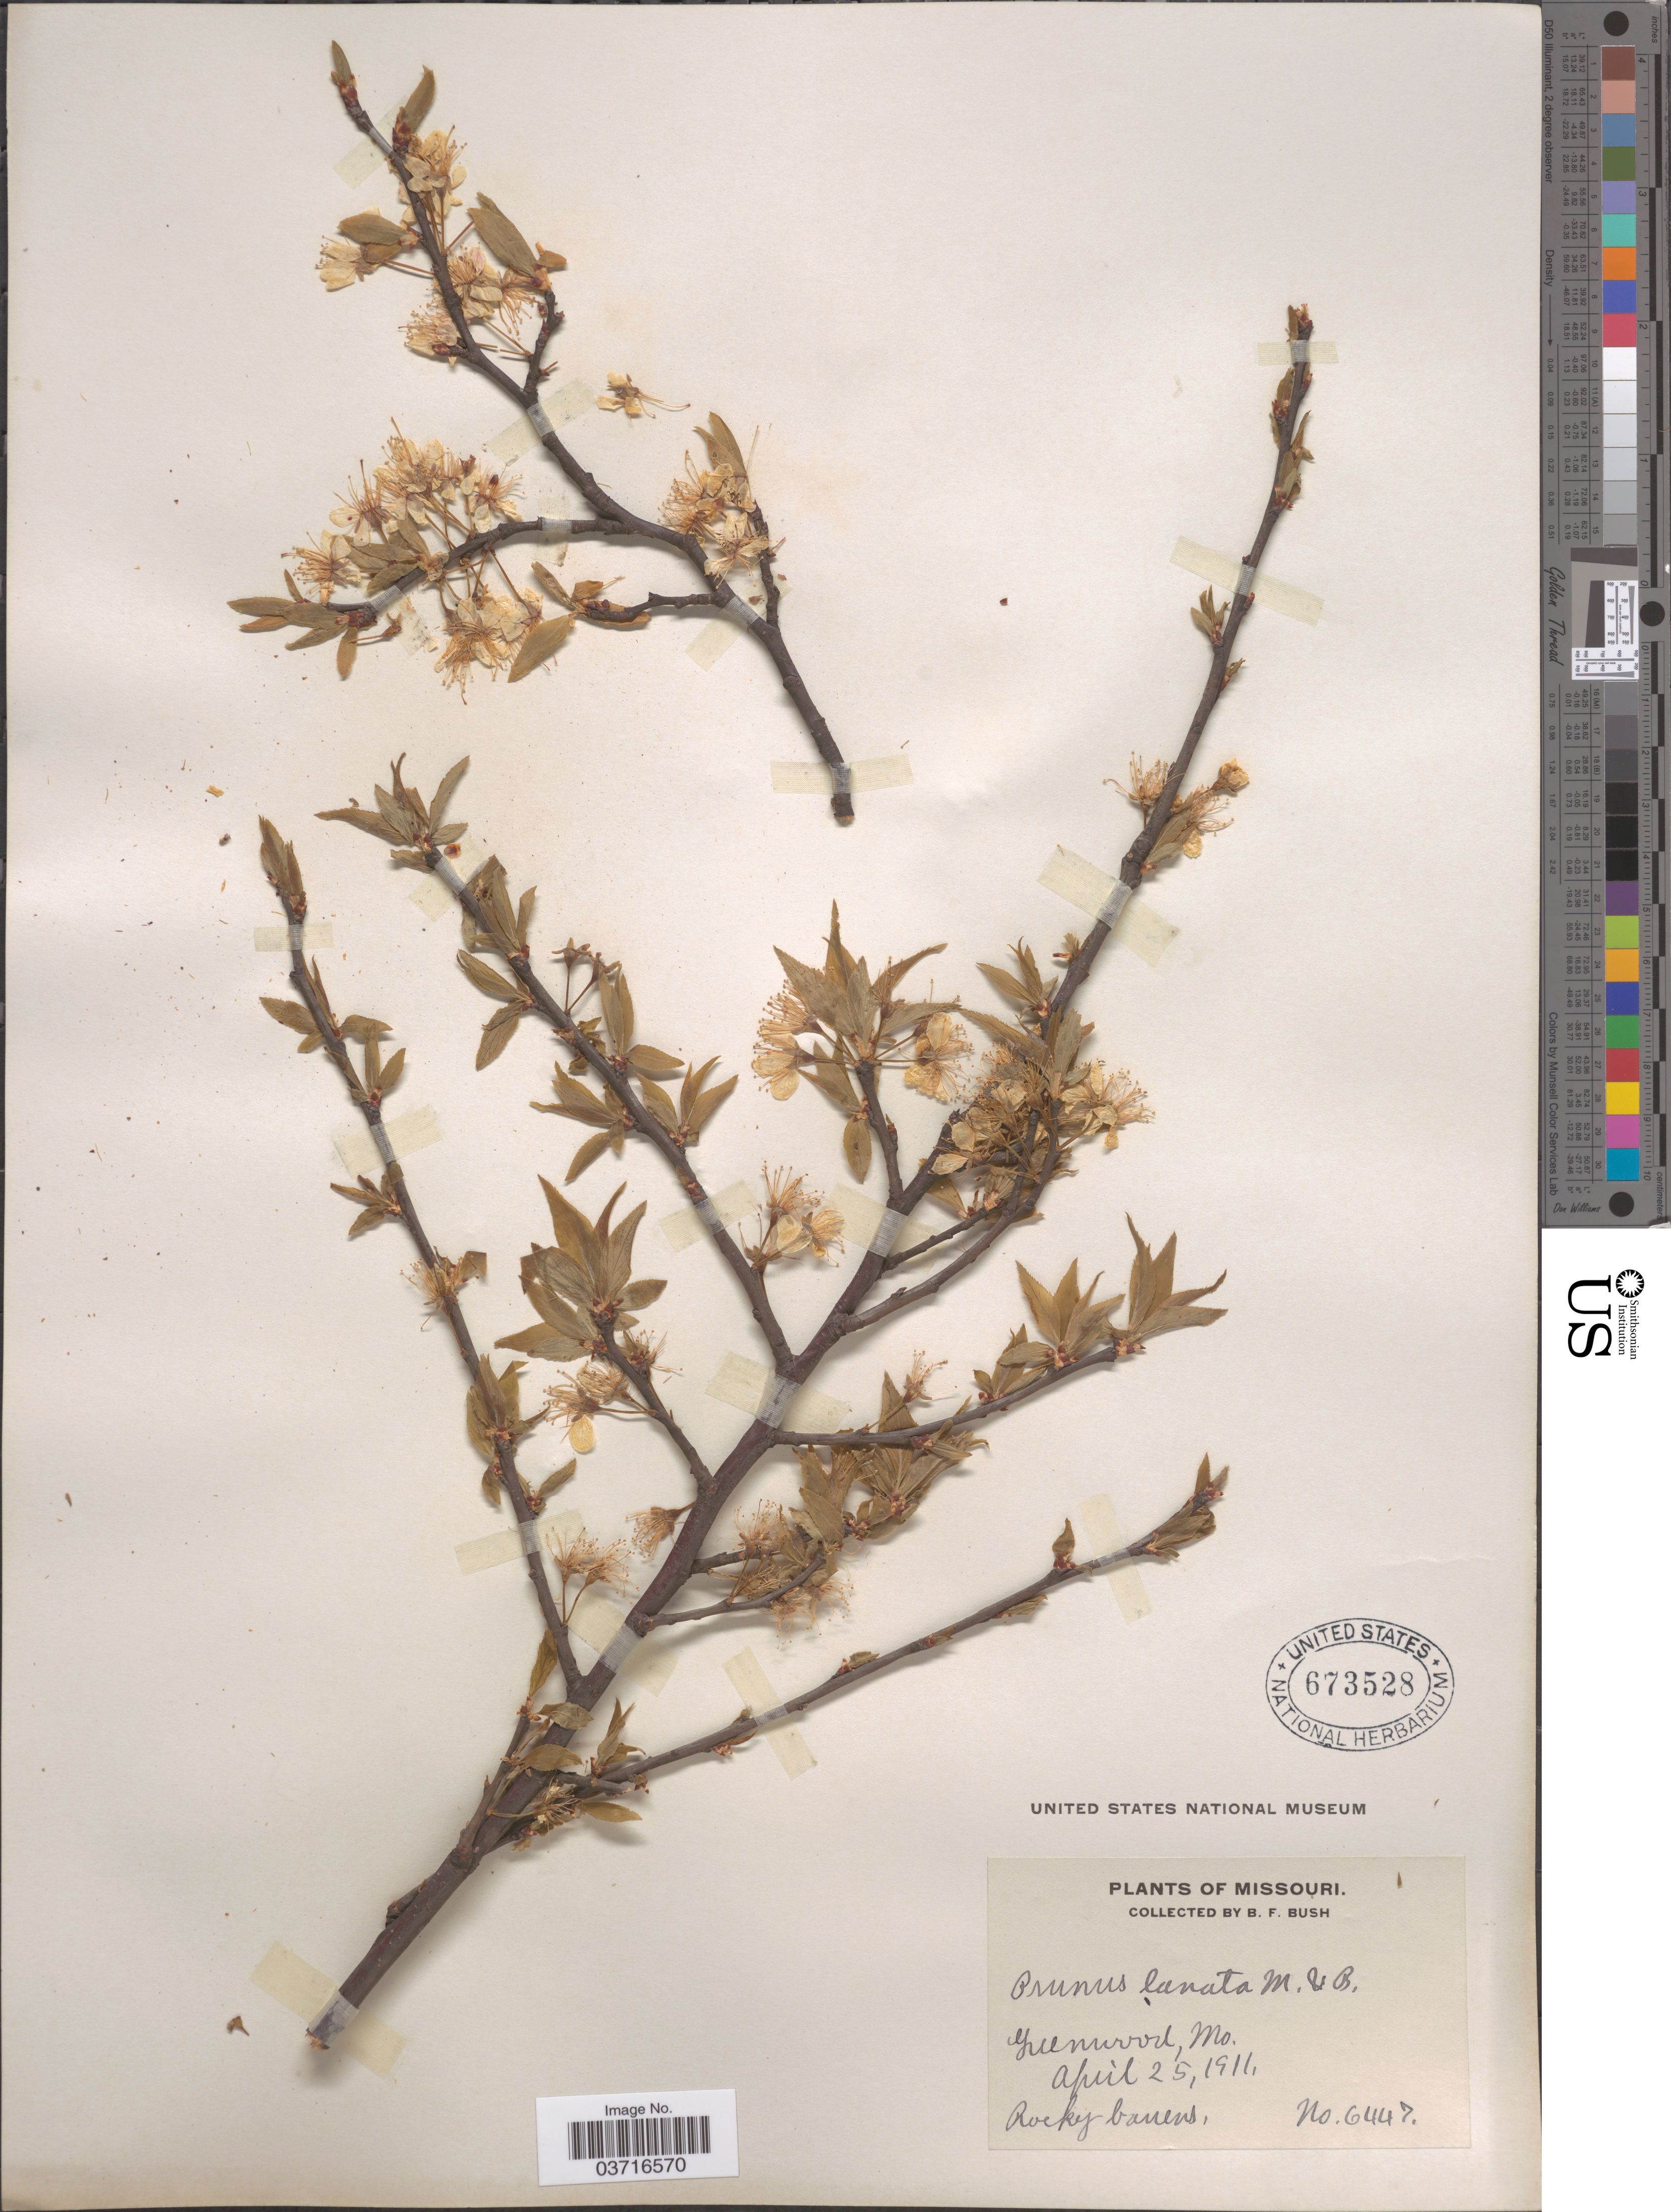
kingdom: Plantae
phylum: Tracheophyta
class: Magnoliopsida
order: Rosales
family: Rosaceae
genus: Prunus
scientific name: Prunus sp.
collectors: B. F. Bush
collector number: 6447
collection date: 1911-04-25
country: United States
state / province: Missouri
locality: Greenwood.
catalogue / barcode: US 673528